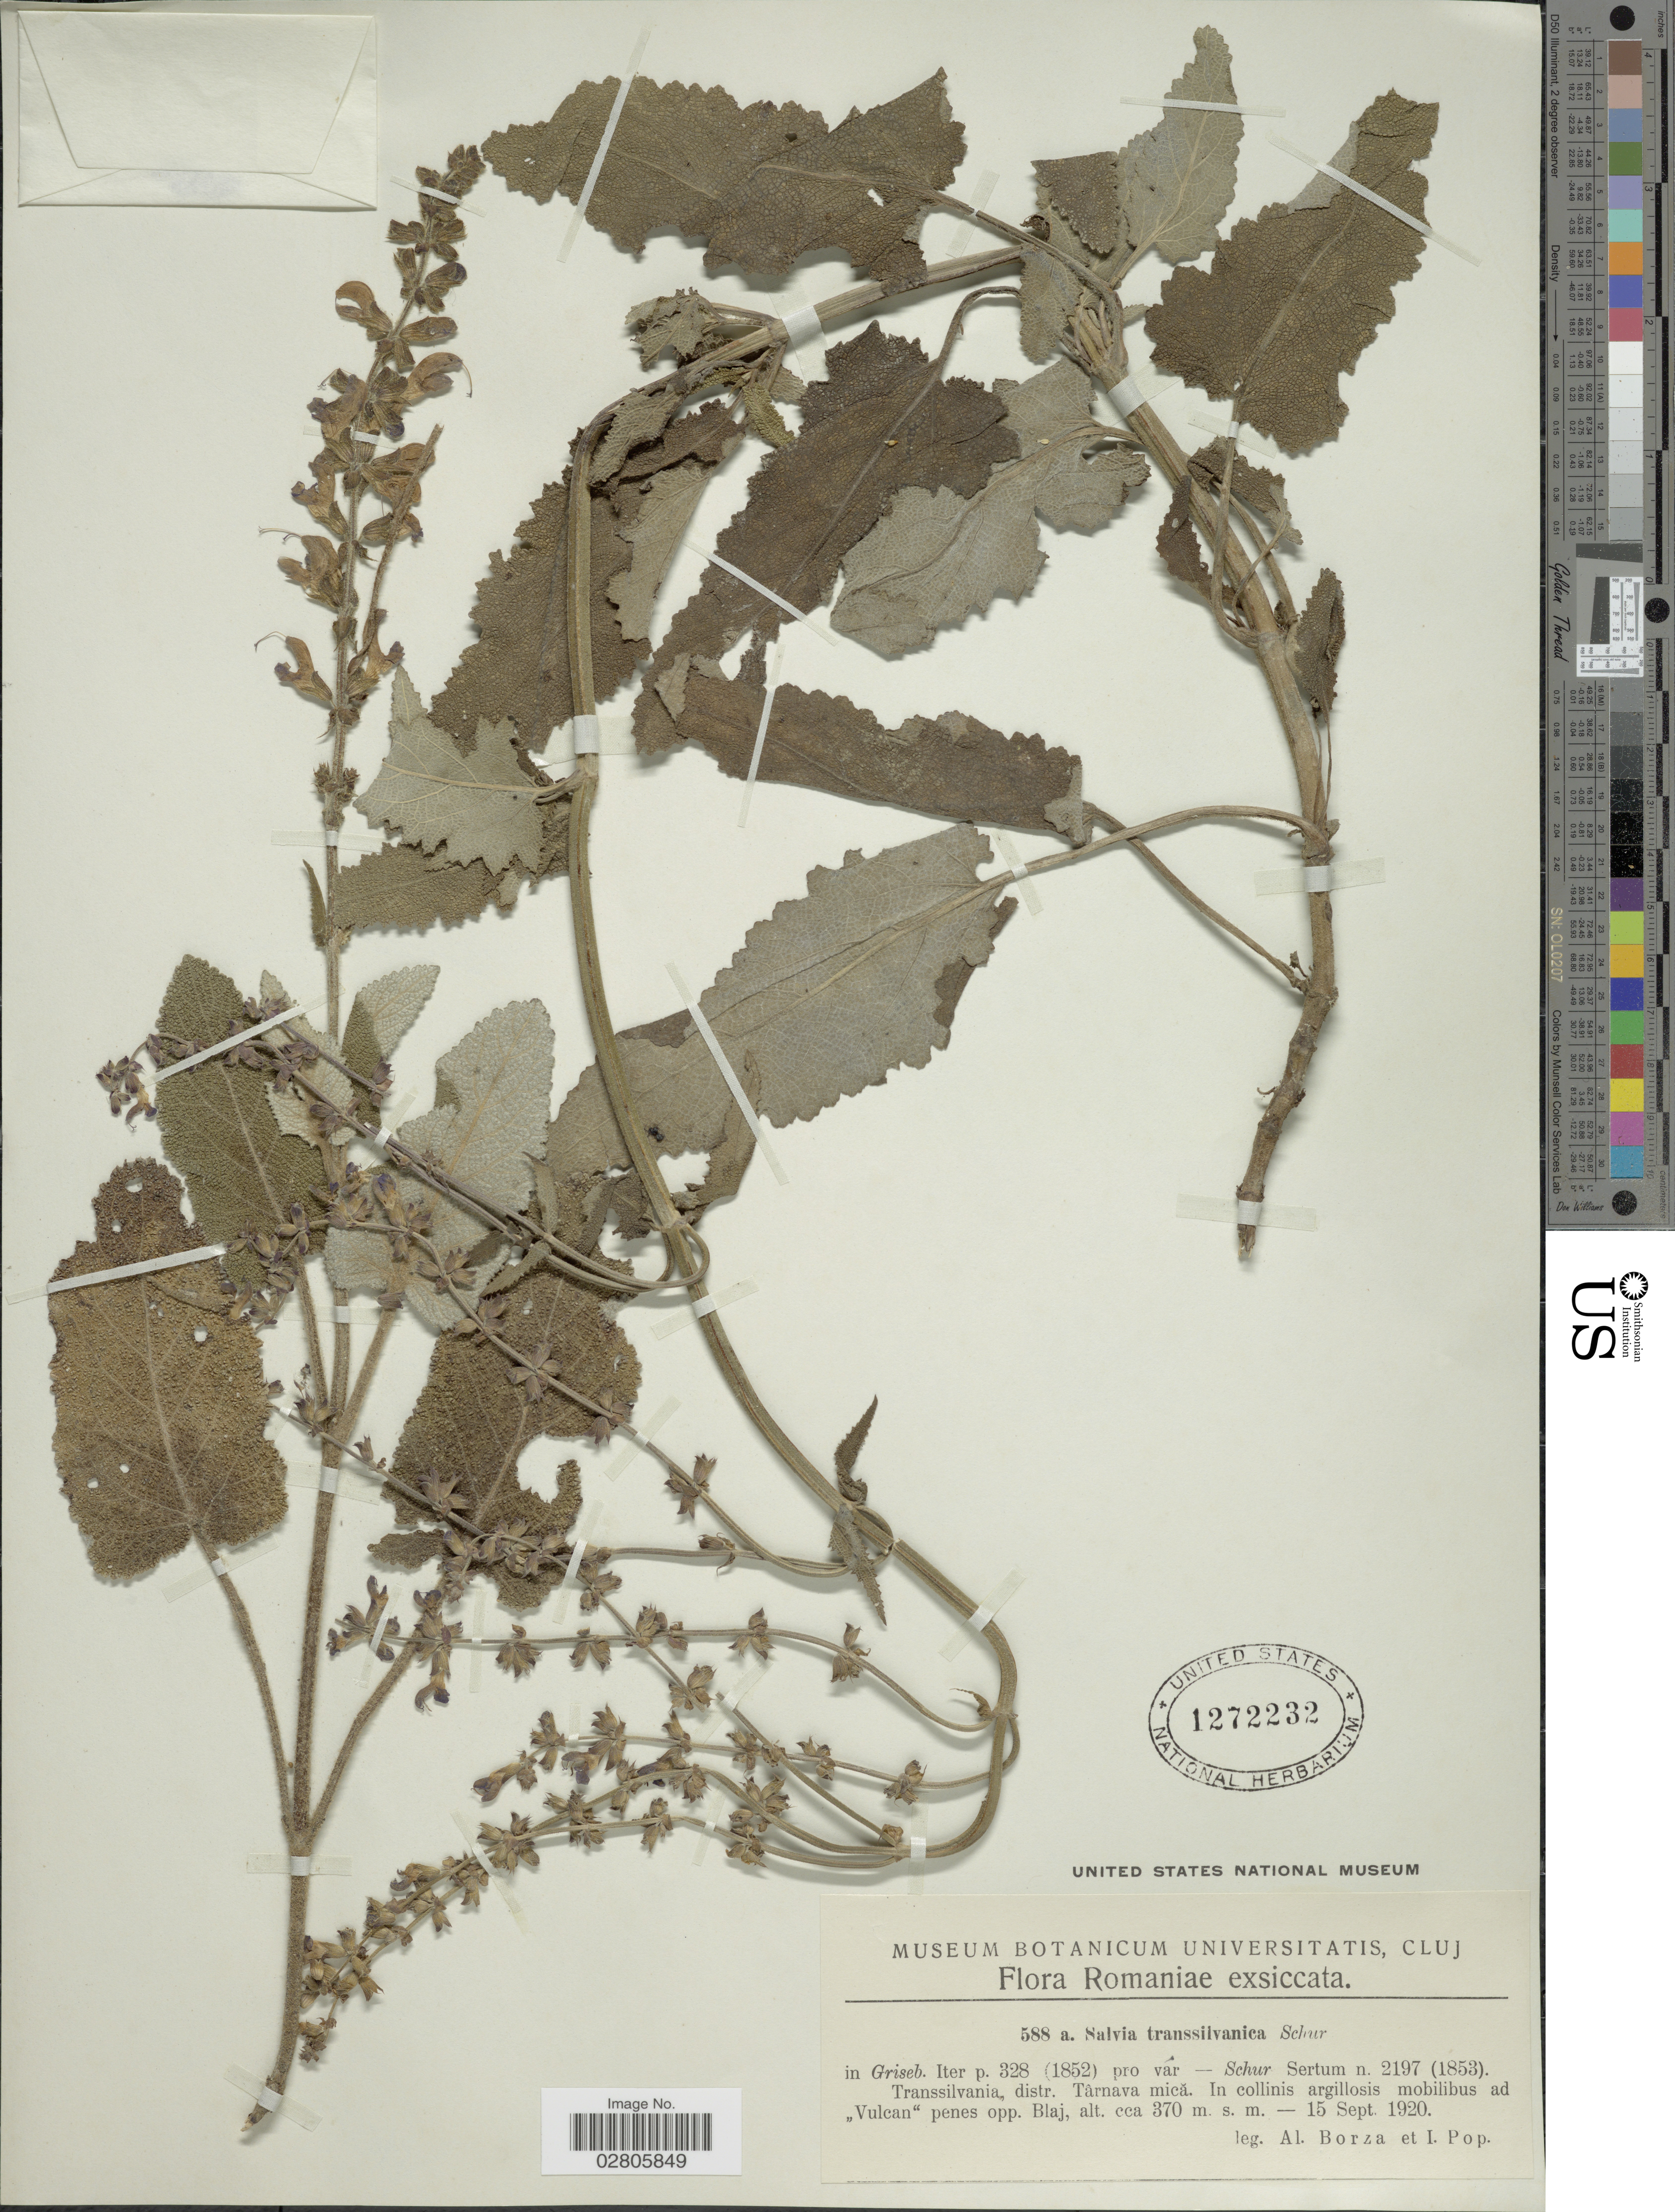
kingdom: Plantae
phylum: Tracheophyta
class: Magnoliopsida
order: Lamiales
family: Lamiaceae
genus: Salvia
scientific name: Salvia transsylvanica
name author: (Schur ex Griseb. & Schenk) Schur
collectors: A. Borza & I. Pop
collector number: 588a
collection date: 1920-09-15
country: Romania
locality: Romaniae. Transsilvania, distr. Tarnava mica. In collinis argillosis mobilibus ad "Vulcan" penes opp. Blaj.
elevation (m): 370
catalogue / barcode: US 1272232